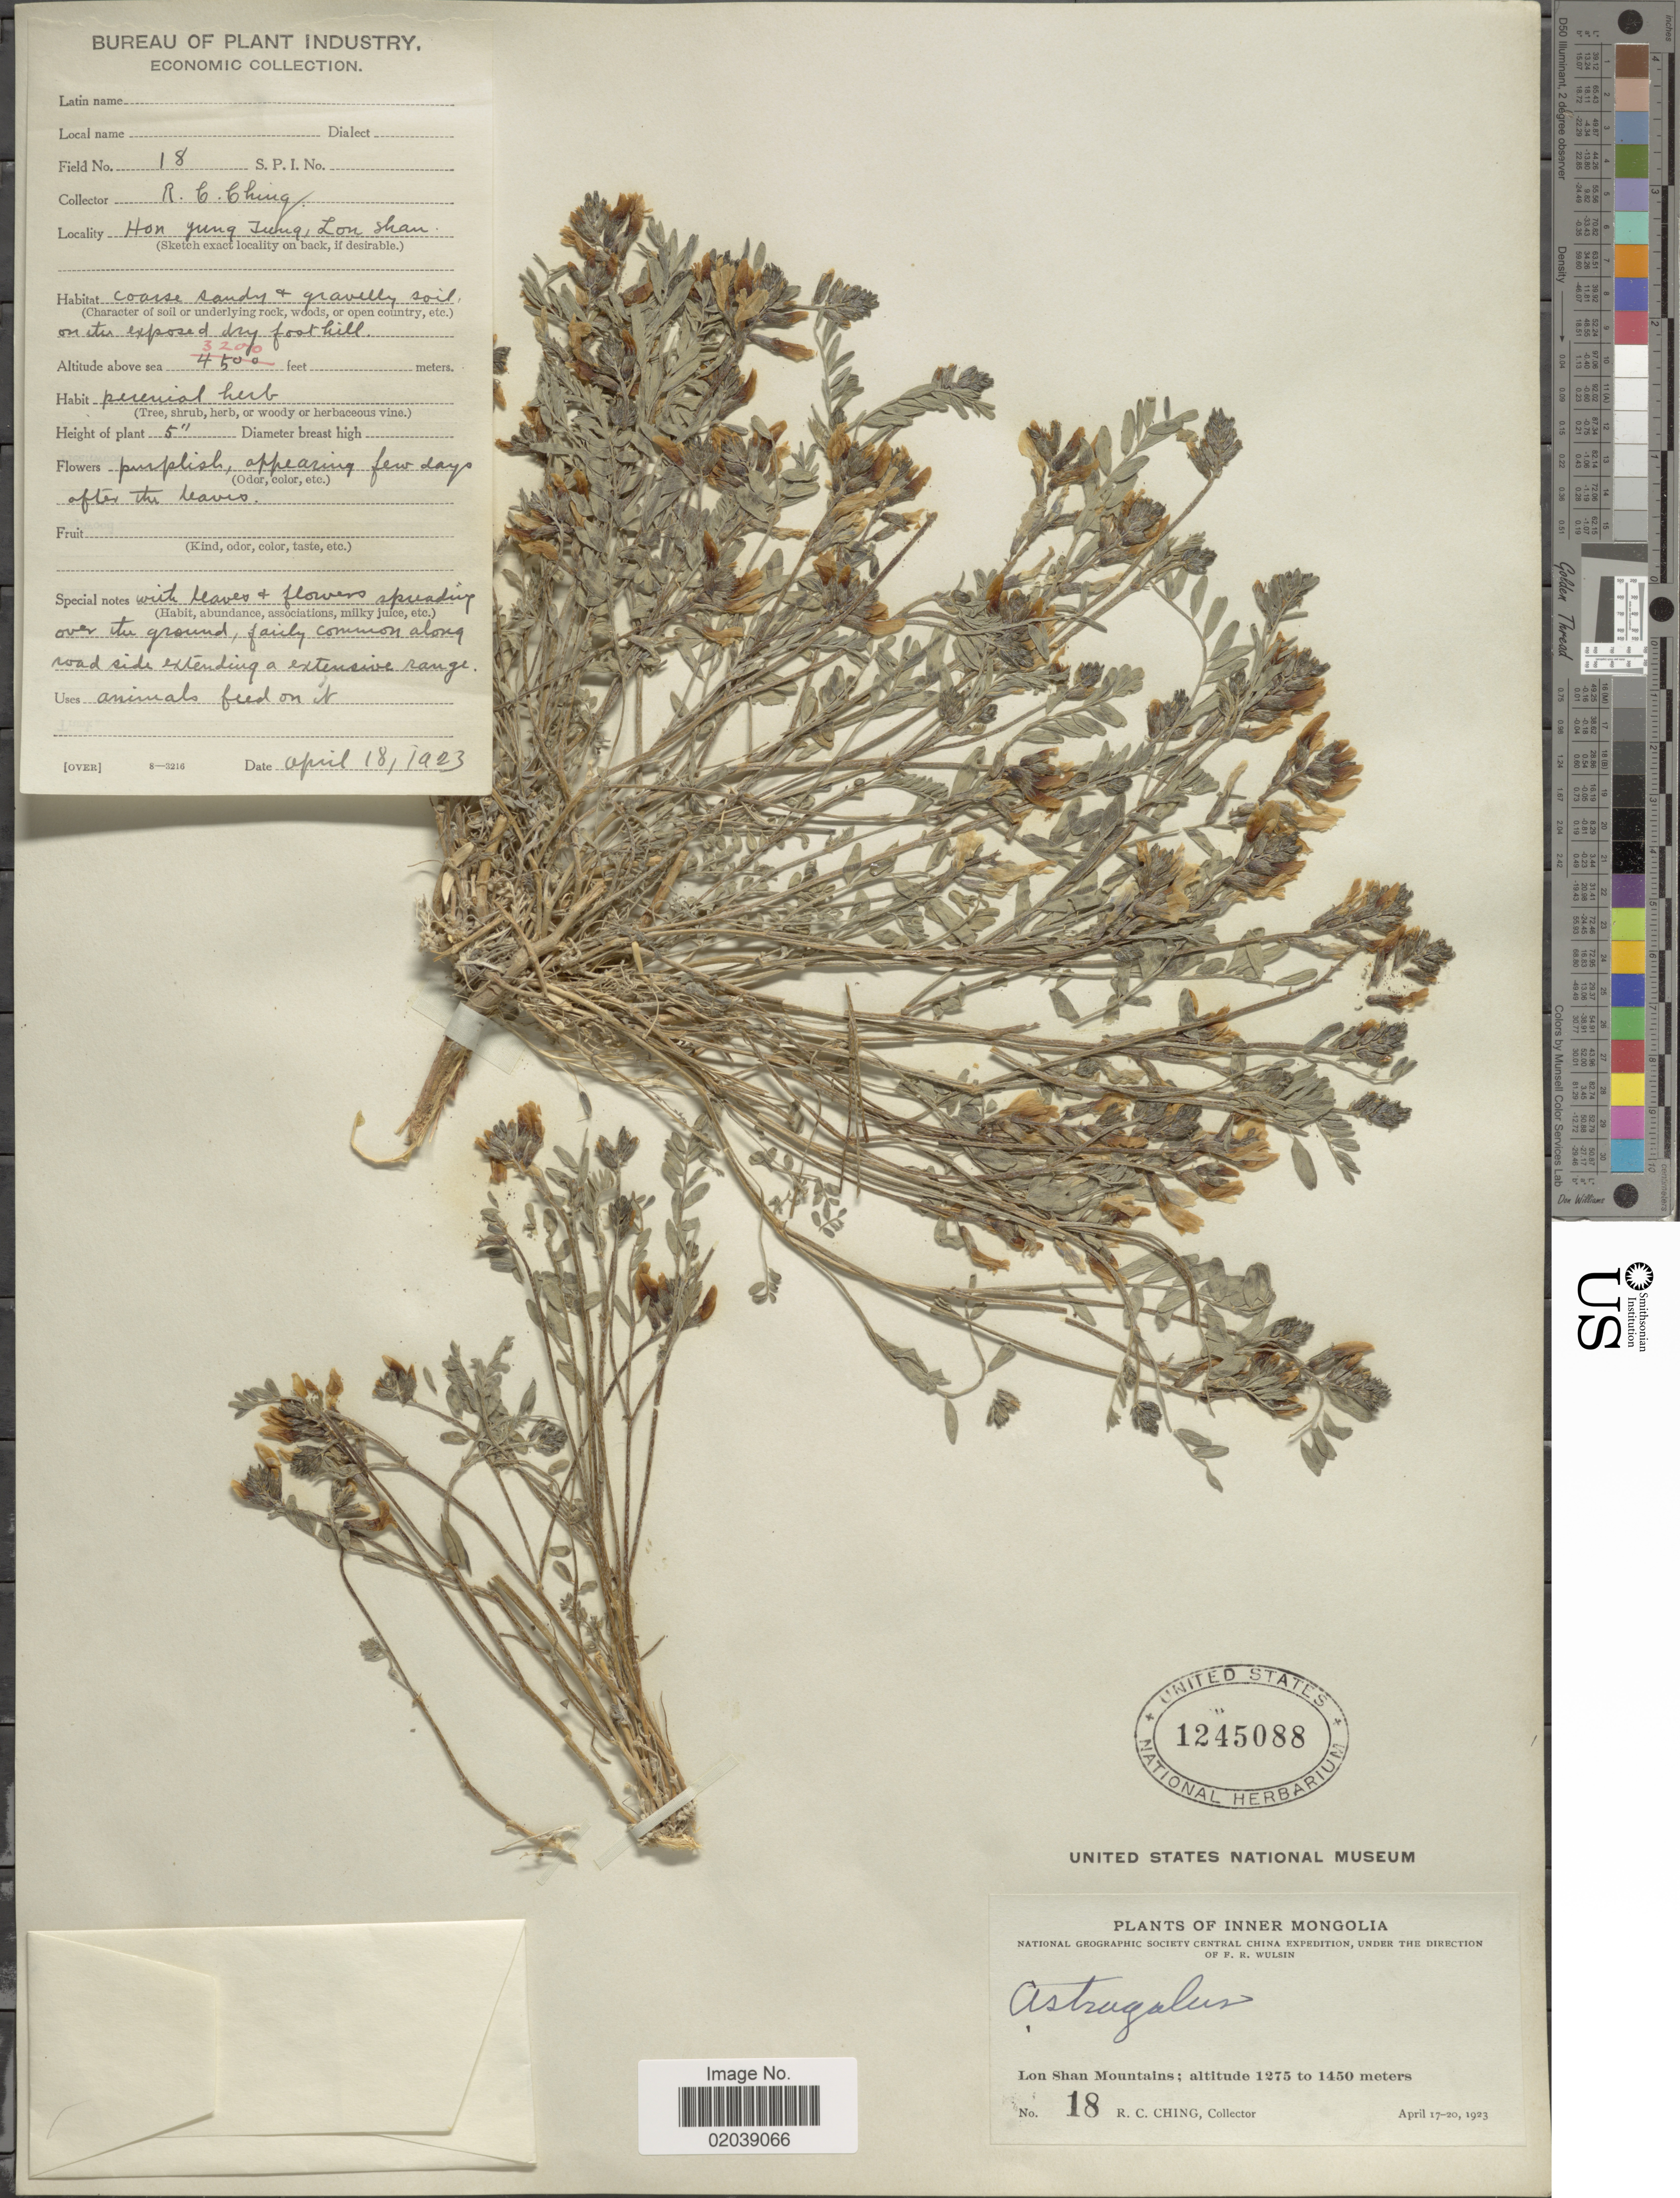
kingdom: Plantae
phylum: Tracheophyta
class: Magnoliopsida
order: Fabales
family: Fabaceae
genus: Astragalus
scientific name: Astragalus sp.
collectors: R. C. Ching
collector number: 18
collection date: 1923-04-18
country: China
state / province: Nei Monggol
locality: Lon Shan Mountainsm Hon Yung Tung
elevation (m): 975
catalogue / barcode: US 1245088